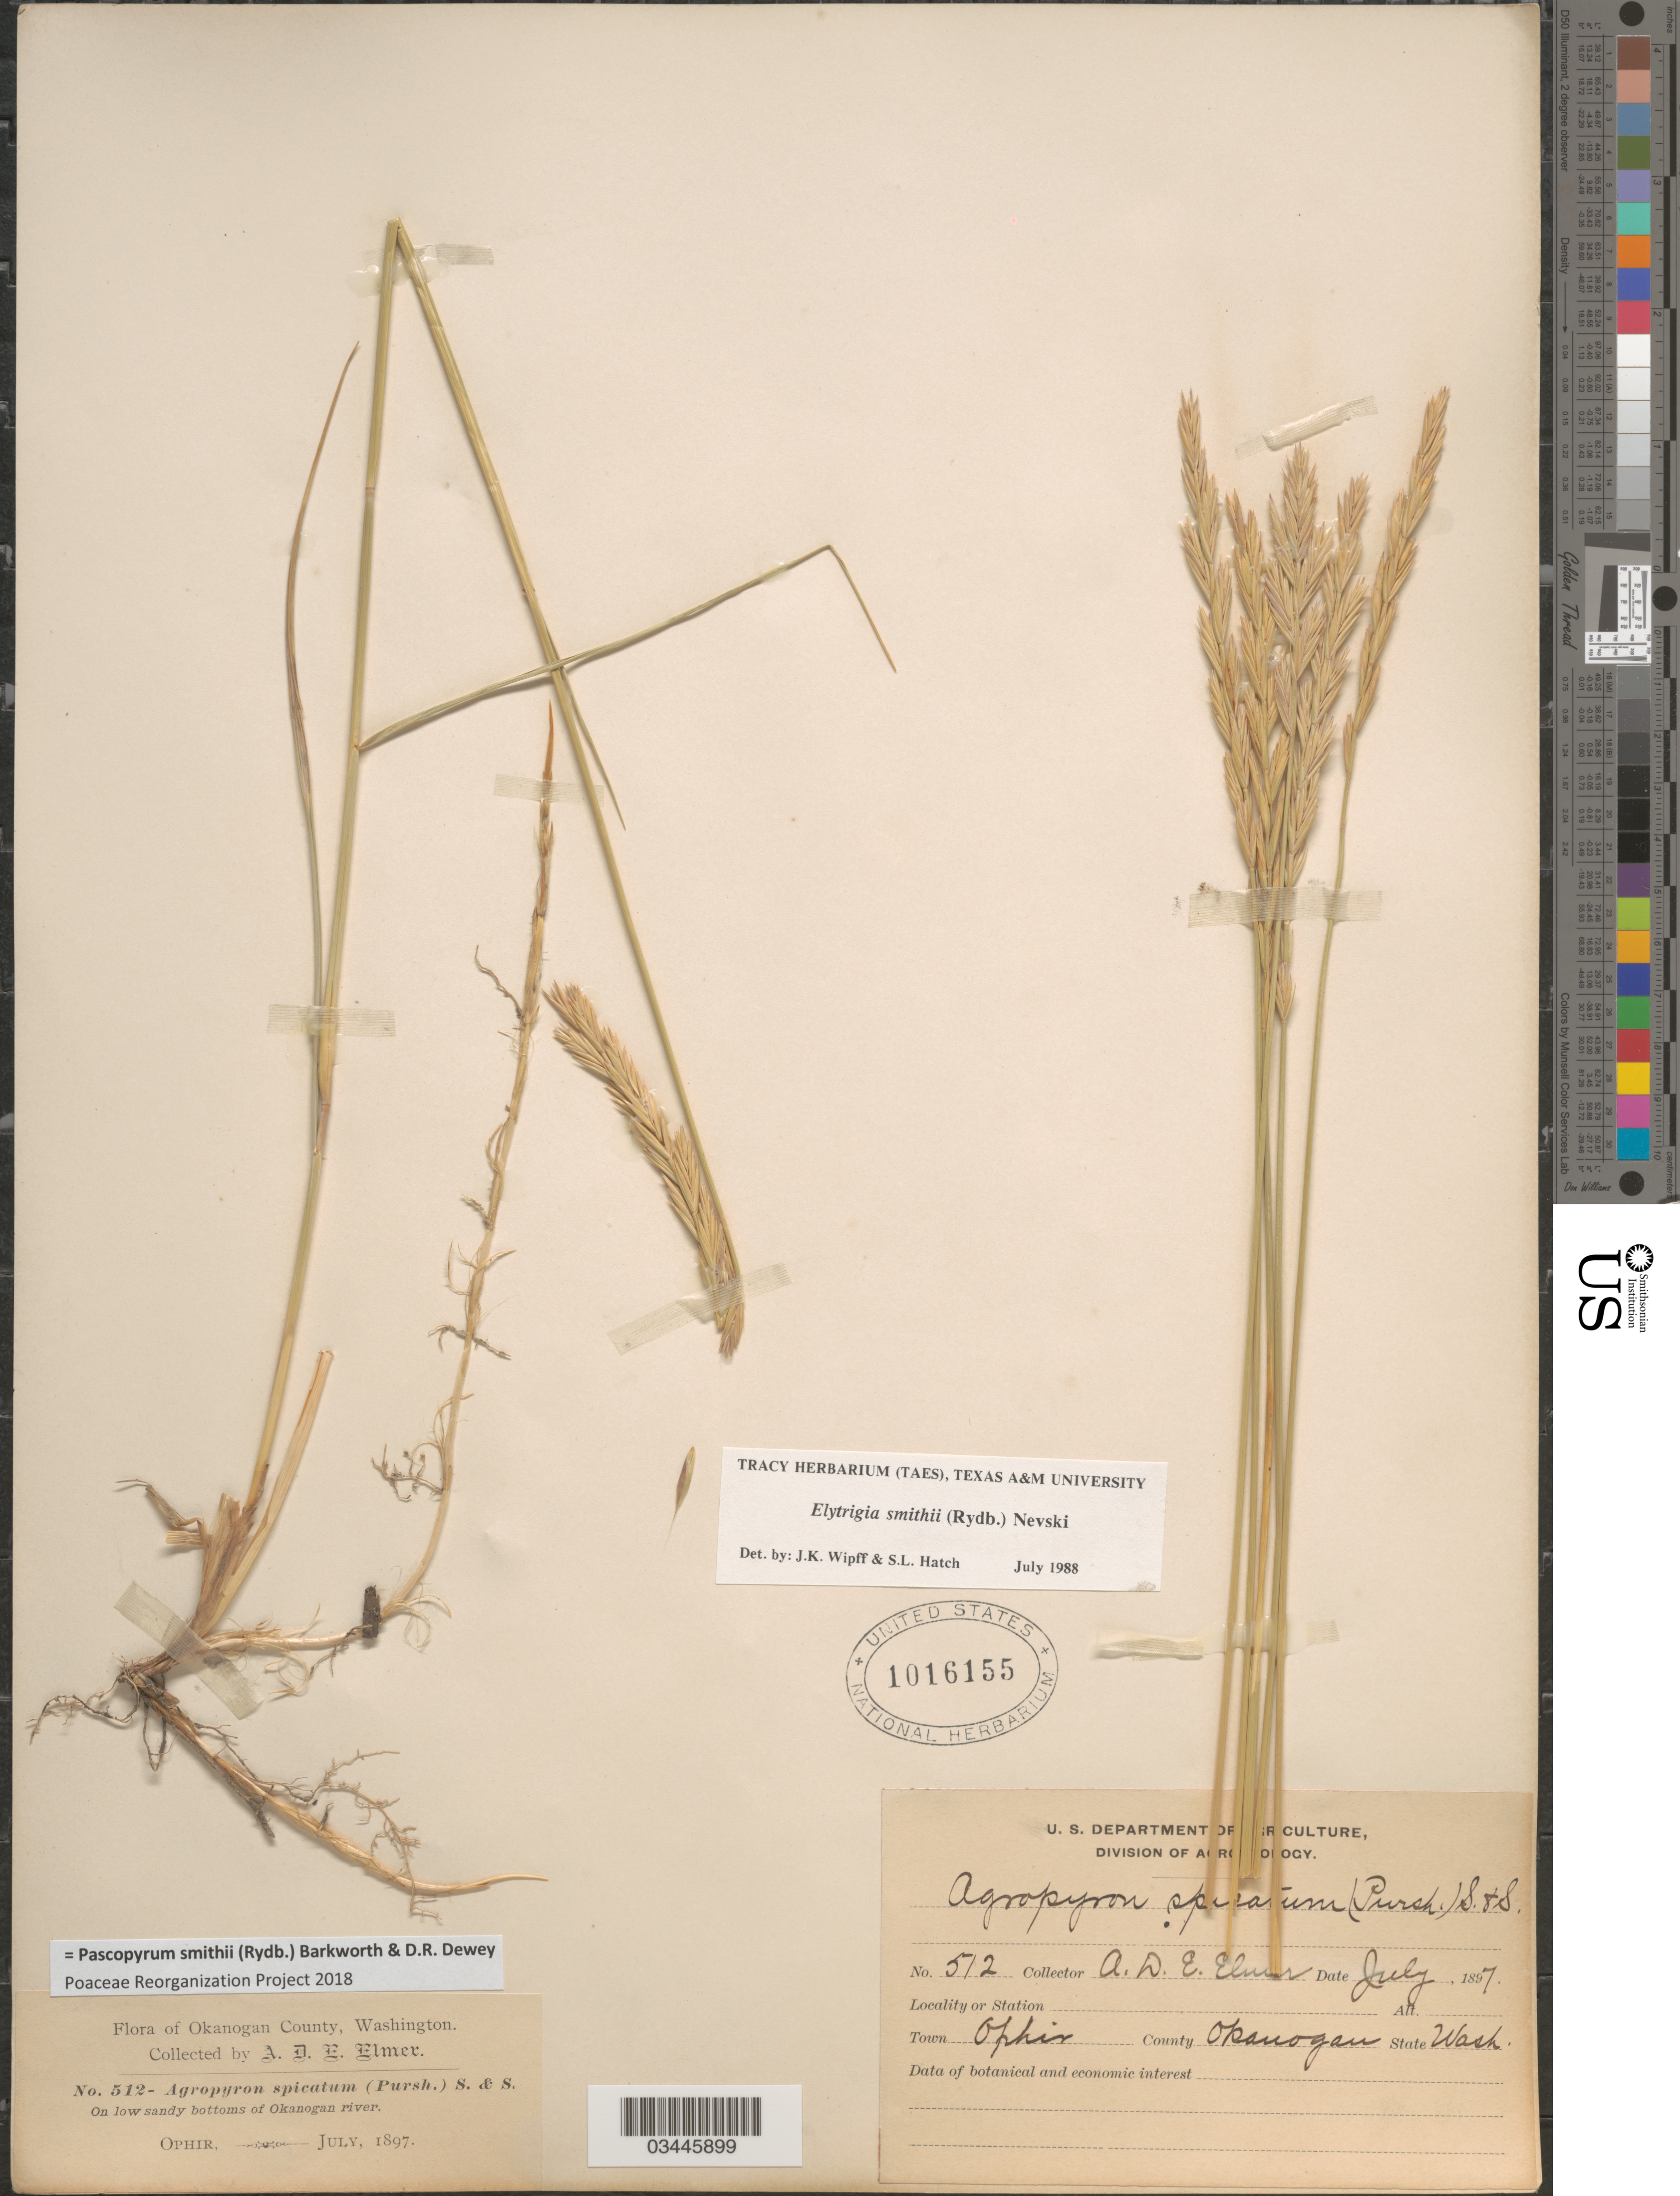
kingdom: Plantae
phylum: Tracheophyta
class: Liliopsida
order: Poales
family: Poaceae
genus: Pascopyrum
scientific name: Pascopyrum smithii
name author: (Rydb.) Barkworth & Dewey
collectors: A. D. E. Elmer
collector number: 512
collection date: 1897-07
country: United States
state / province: Washington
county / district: Okanogan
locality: Okanogan County. On low sandy bottoms of Okanogan river. Town Ophir.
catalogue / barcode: US 1016155